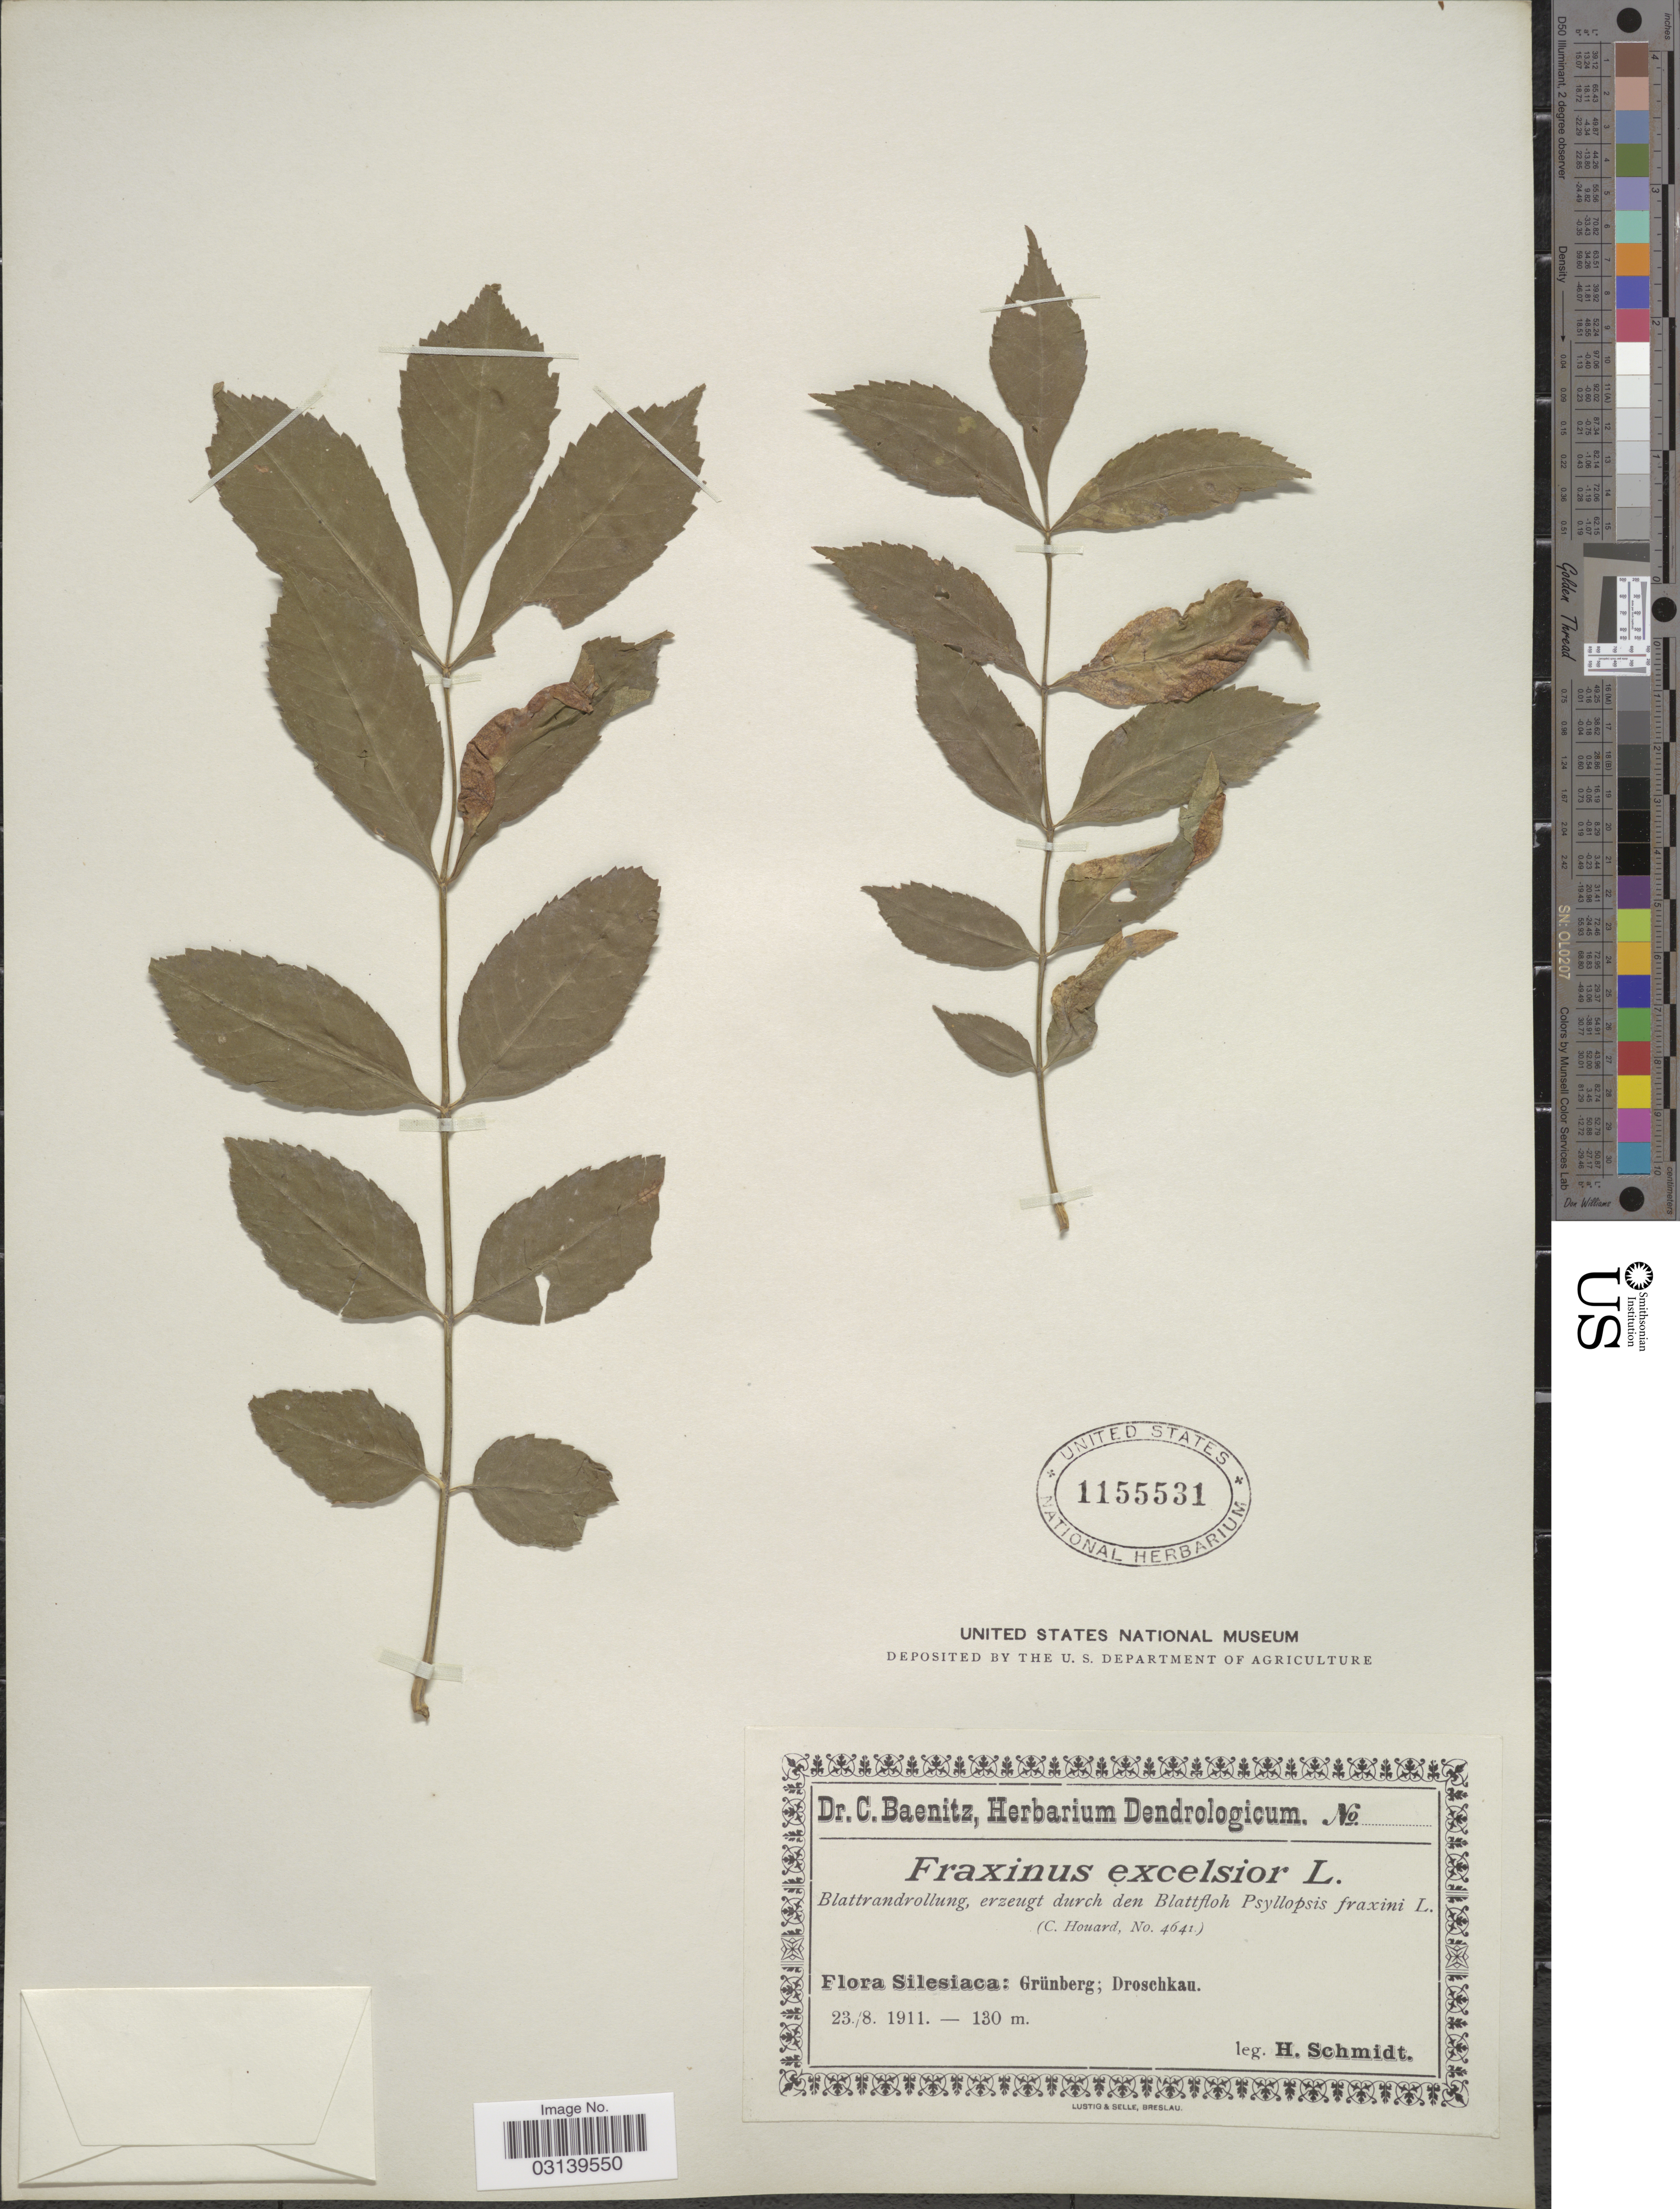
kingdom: Plantae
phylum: Tracheophyta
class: Magnoliopsida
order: Lamiales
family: Oleaceae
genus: Fraxinus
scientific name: Fraxinus excelsior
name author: L.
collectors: H. Schmidt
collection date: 1911-08-23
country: Poland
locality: Silesiaca: Grünberg; Droschkau.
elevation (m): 130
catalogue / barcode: US 1155531